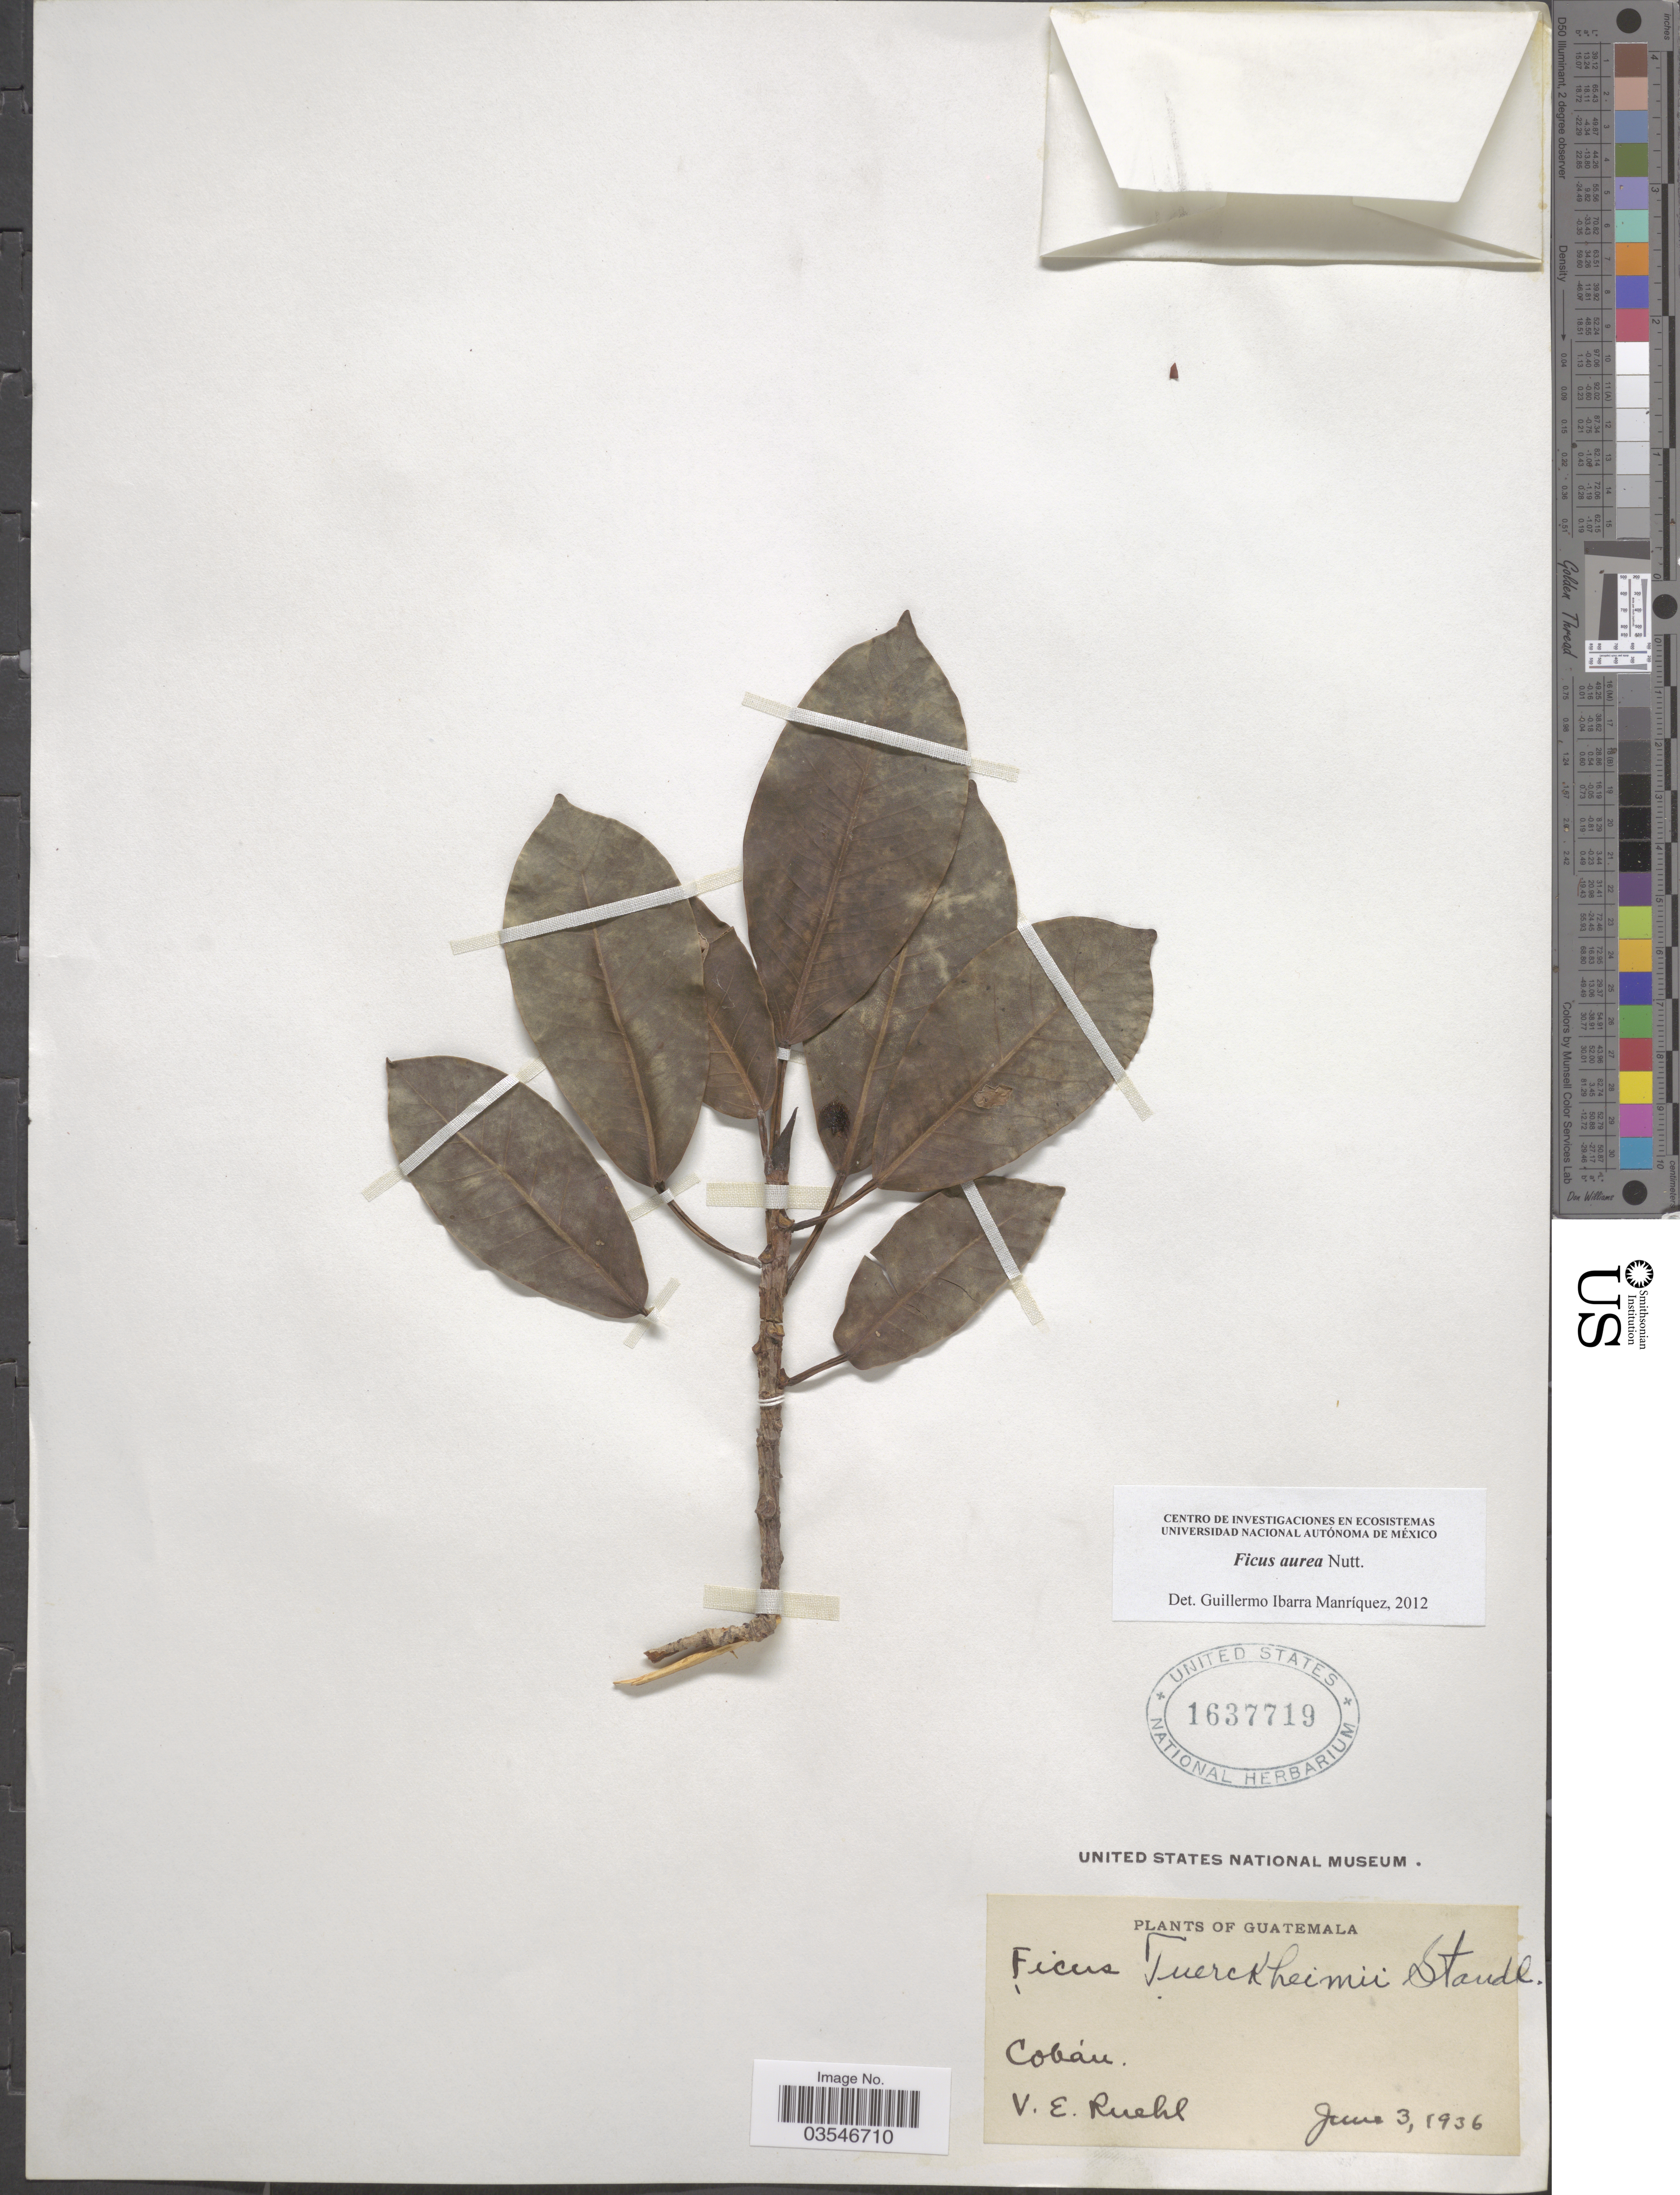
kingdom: Plantae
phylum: Tracheophyta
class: Magnoliopsida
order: Rosales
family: Moraceae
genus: Ficus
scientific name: Ficus aurea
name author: Nutt.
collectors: V. Ruehl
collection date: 1936-06-03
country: Guatemala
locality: Cobán.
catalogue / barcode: US 1637719